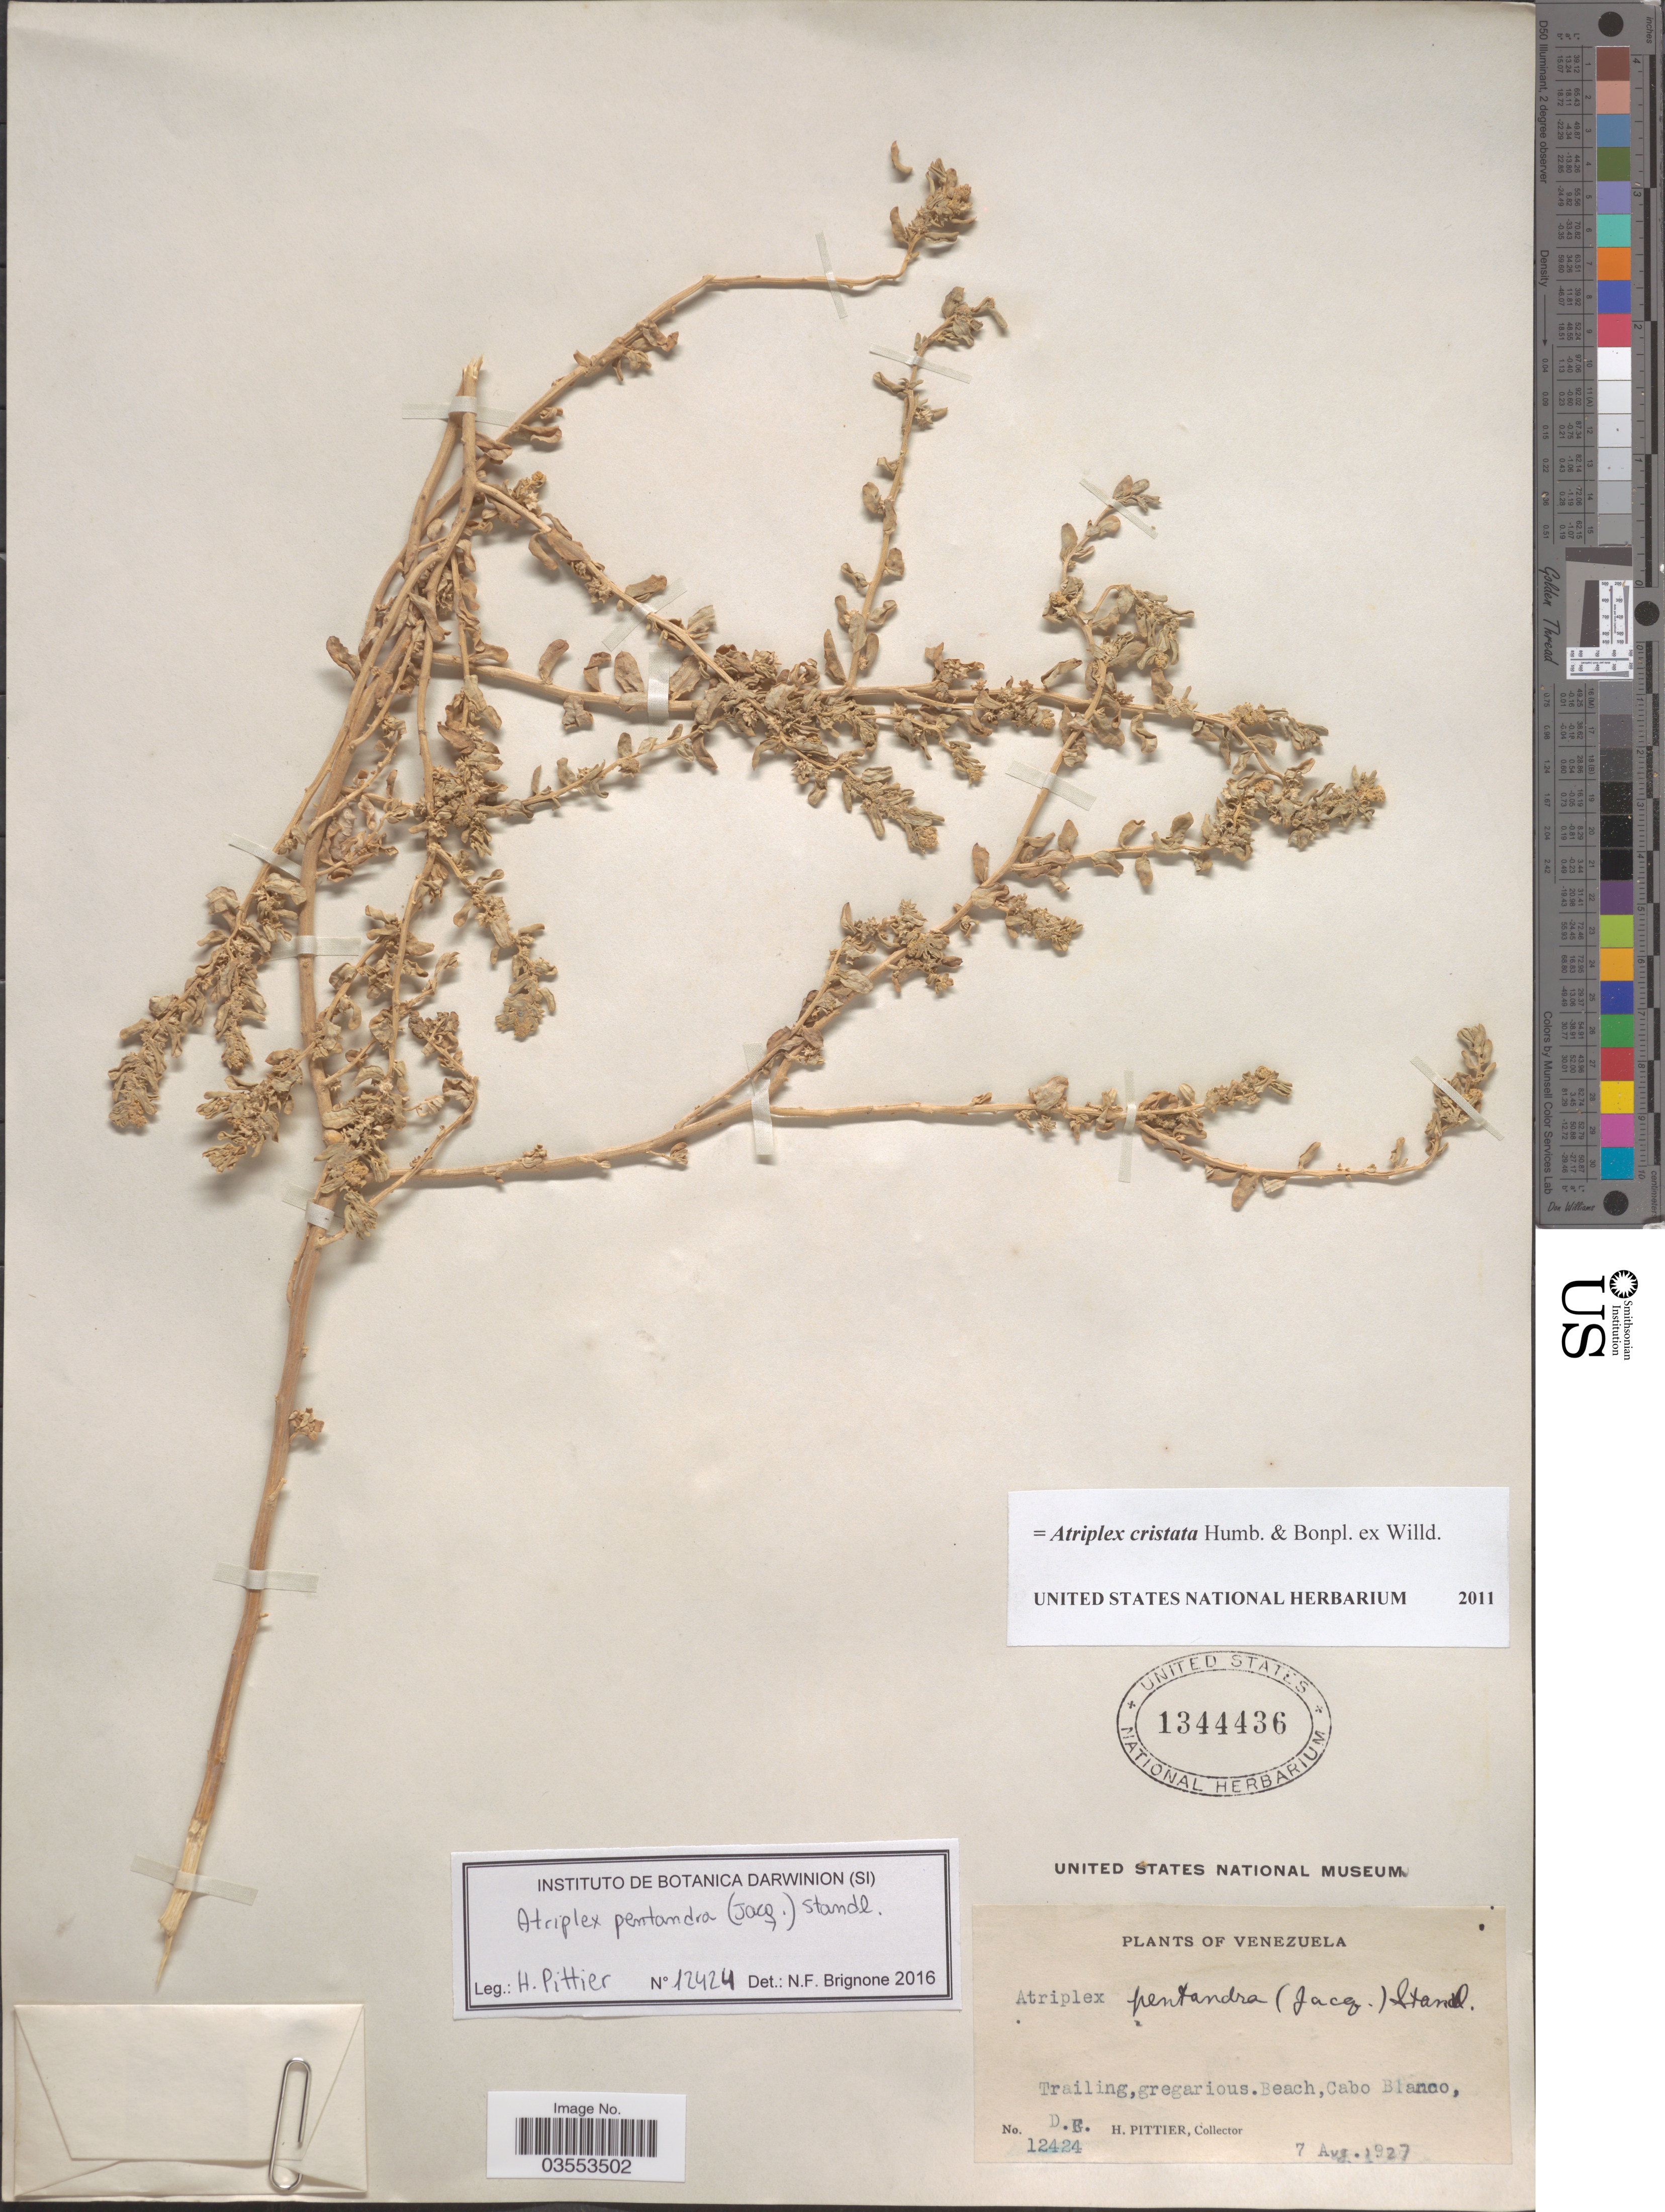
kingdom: Plantae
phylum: Tracheophyta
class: Magnoliopsida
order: Caryophyllales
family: Amaranthaceae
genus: Atriplex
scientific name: Atriplex pentandra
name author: (Jacq.) Standl.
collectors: H. F. Pittier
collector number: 12424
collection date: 1927-08-07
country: Venezuela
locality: Trailing, gregarious. Beach, Cabo Blanco, D.F.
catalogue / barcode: US 1344436